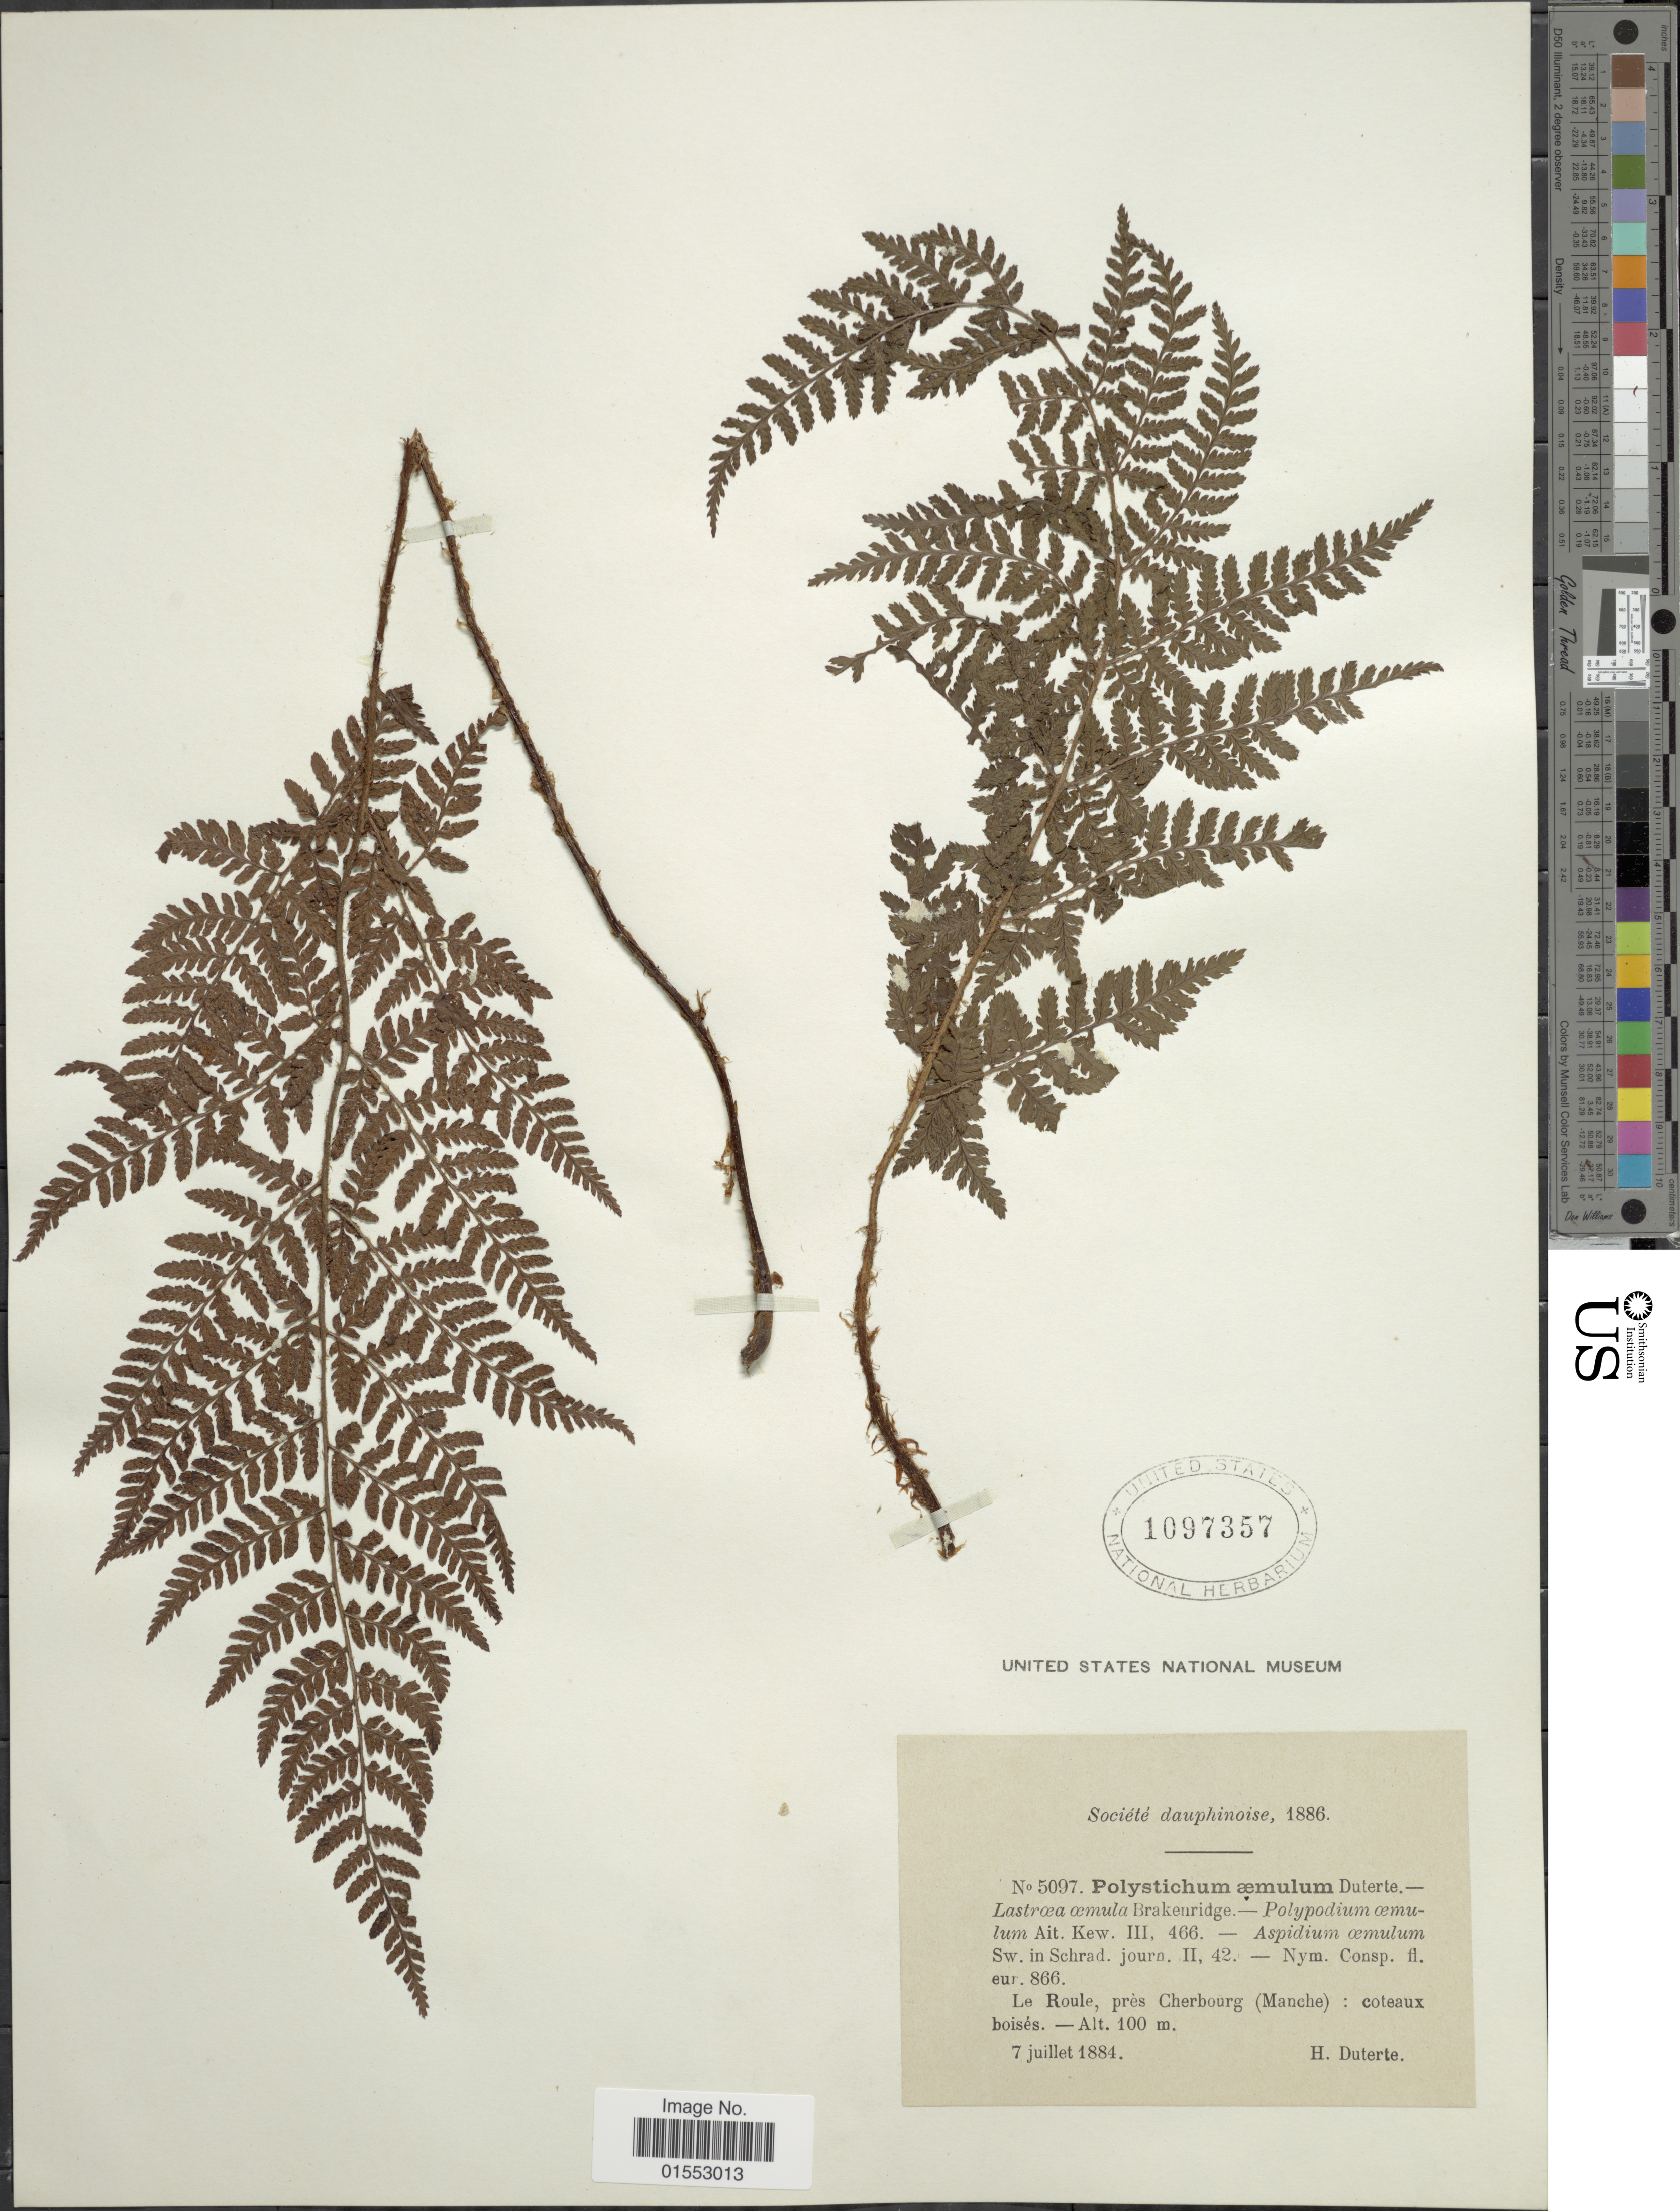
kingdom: Plantae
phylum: Tracheophyta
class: Polypodiopsida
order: Polypodiales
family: Dryopteridaceae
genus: Dryopteris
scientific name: Dryopteris aemula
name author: Kuntze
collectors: H. Duterte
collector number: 5097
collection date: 1884-07-07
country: France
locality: Le Roule, pres Cherbourg (Manche) : coteaux boises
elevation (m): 100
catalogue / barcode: US 1097357